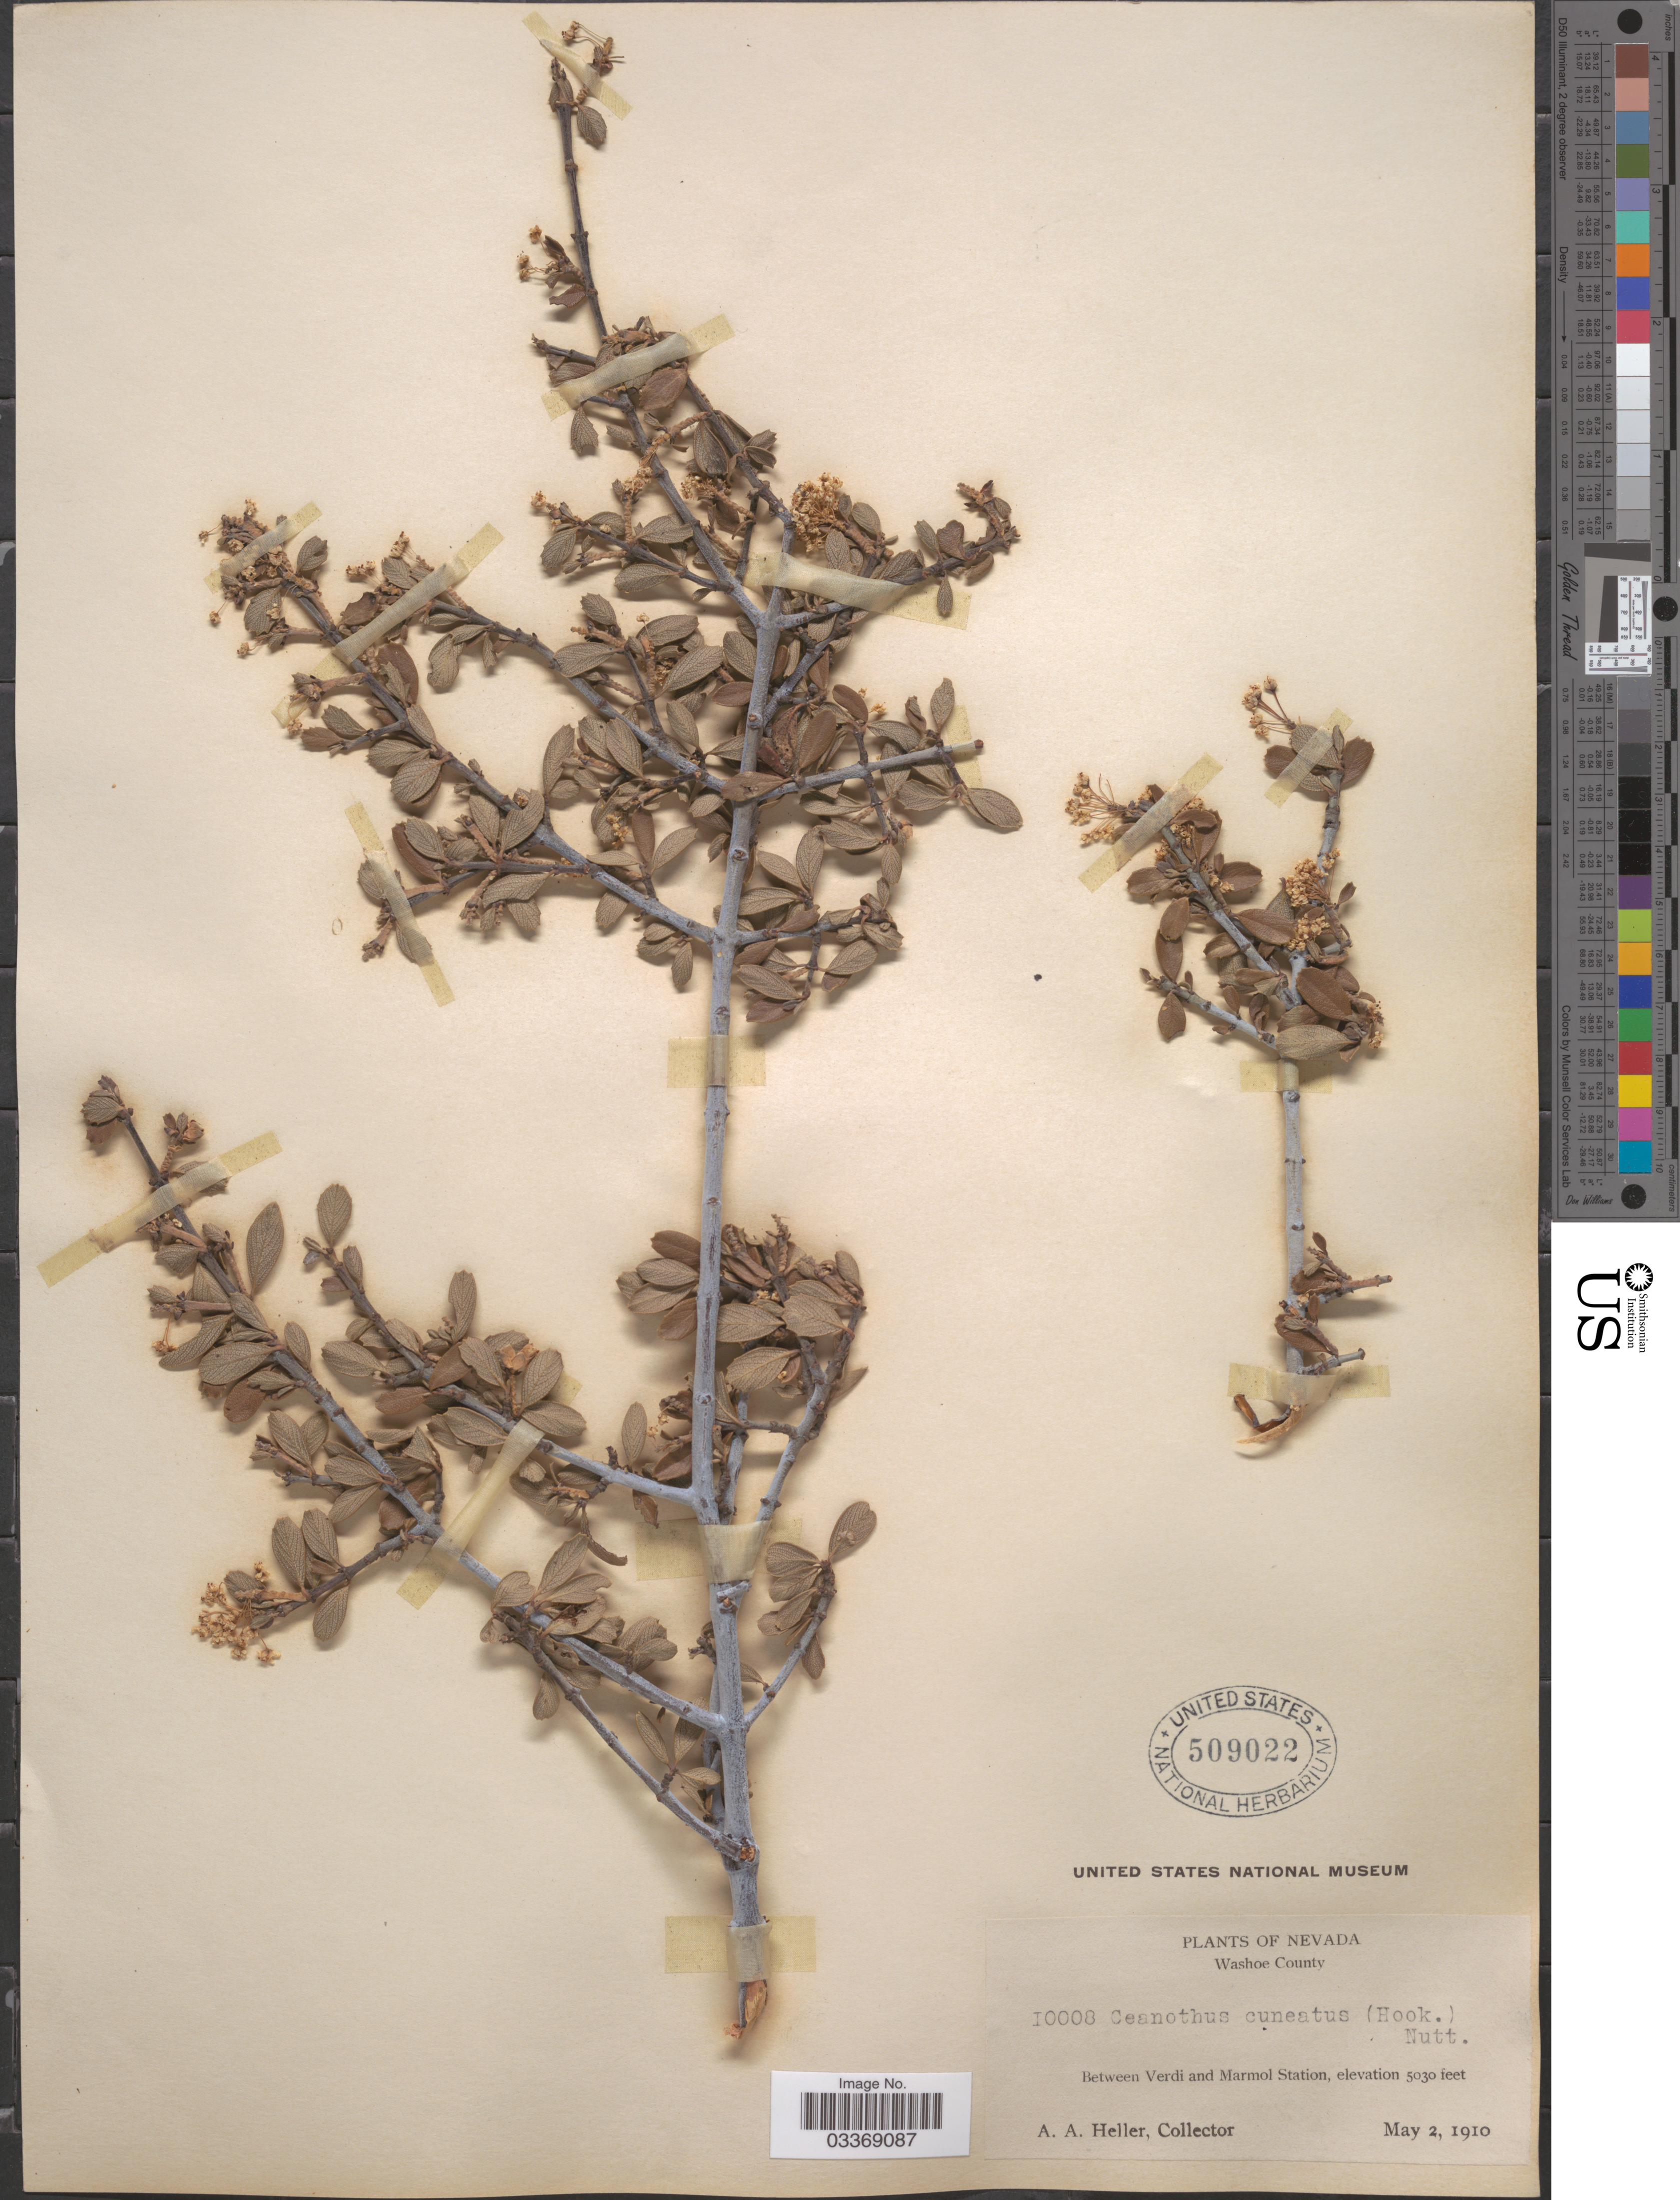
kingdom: Plantae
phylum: Tracheophyta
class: Magnoliopsida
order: Rosales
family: Rhamnaceae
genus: Ceanothus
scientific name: Ceanothus cuneatus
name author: (Hook.) Nutt.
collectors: A. A. Heller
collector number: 10008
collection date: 1910-05-02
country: United States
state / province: Nevada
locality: Washoe County. Between Verdi and Marmol Station.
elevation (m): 1533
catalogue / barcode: US 509022